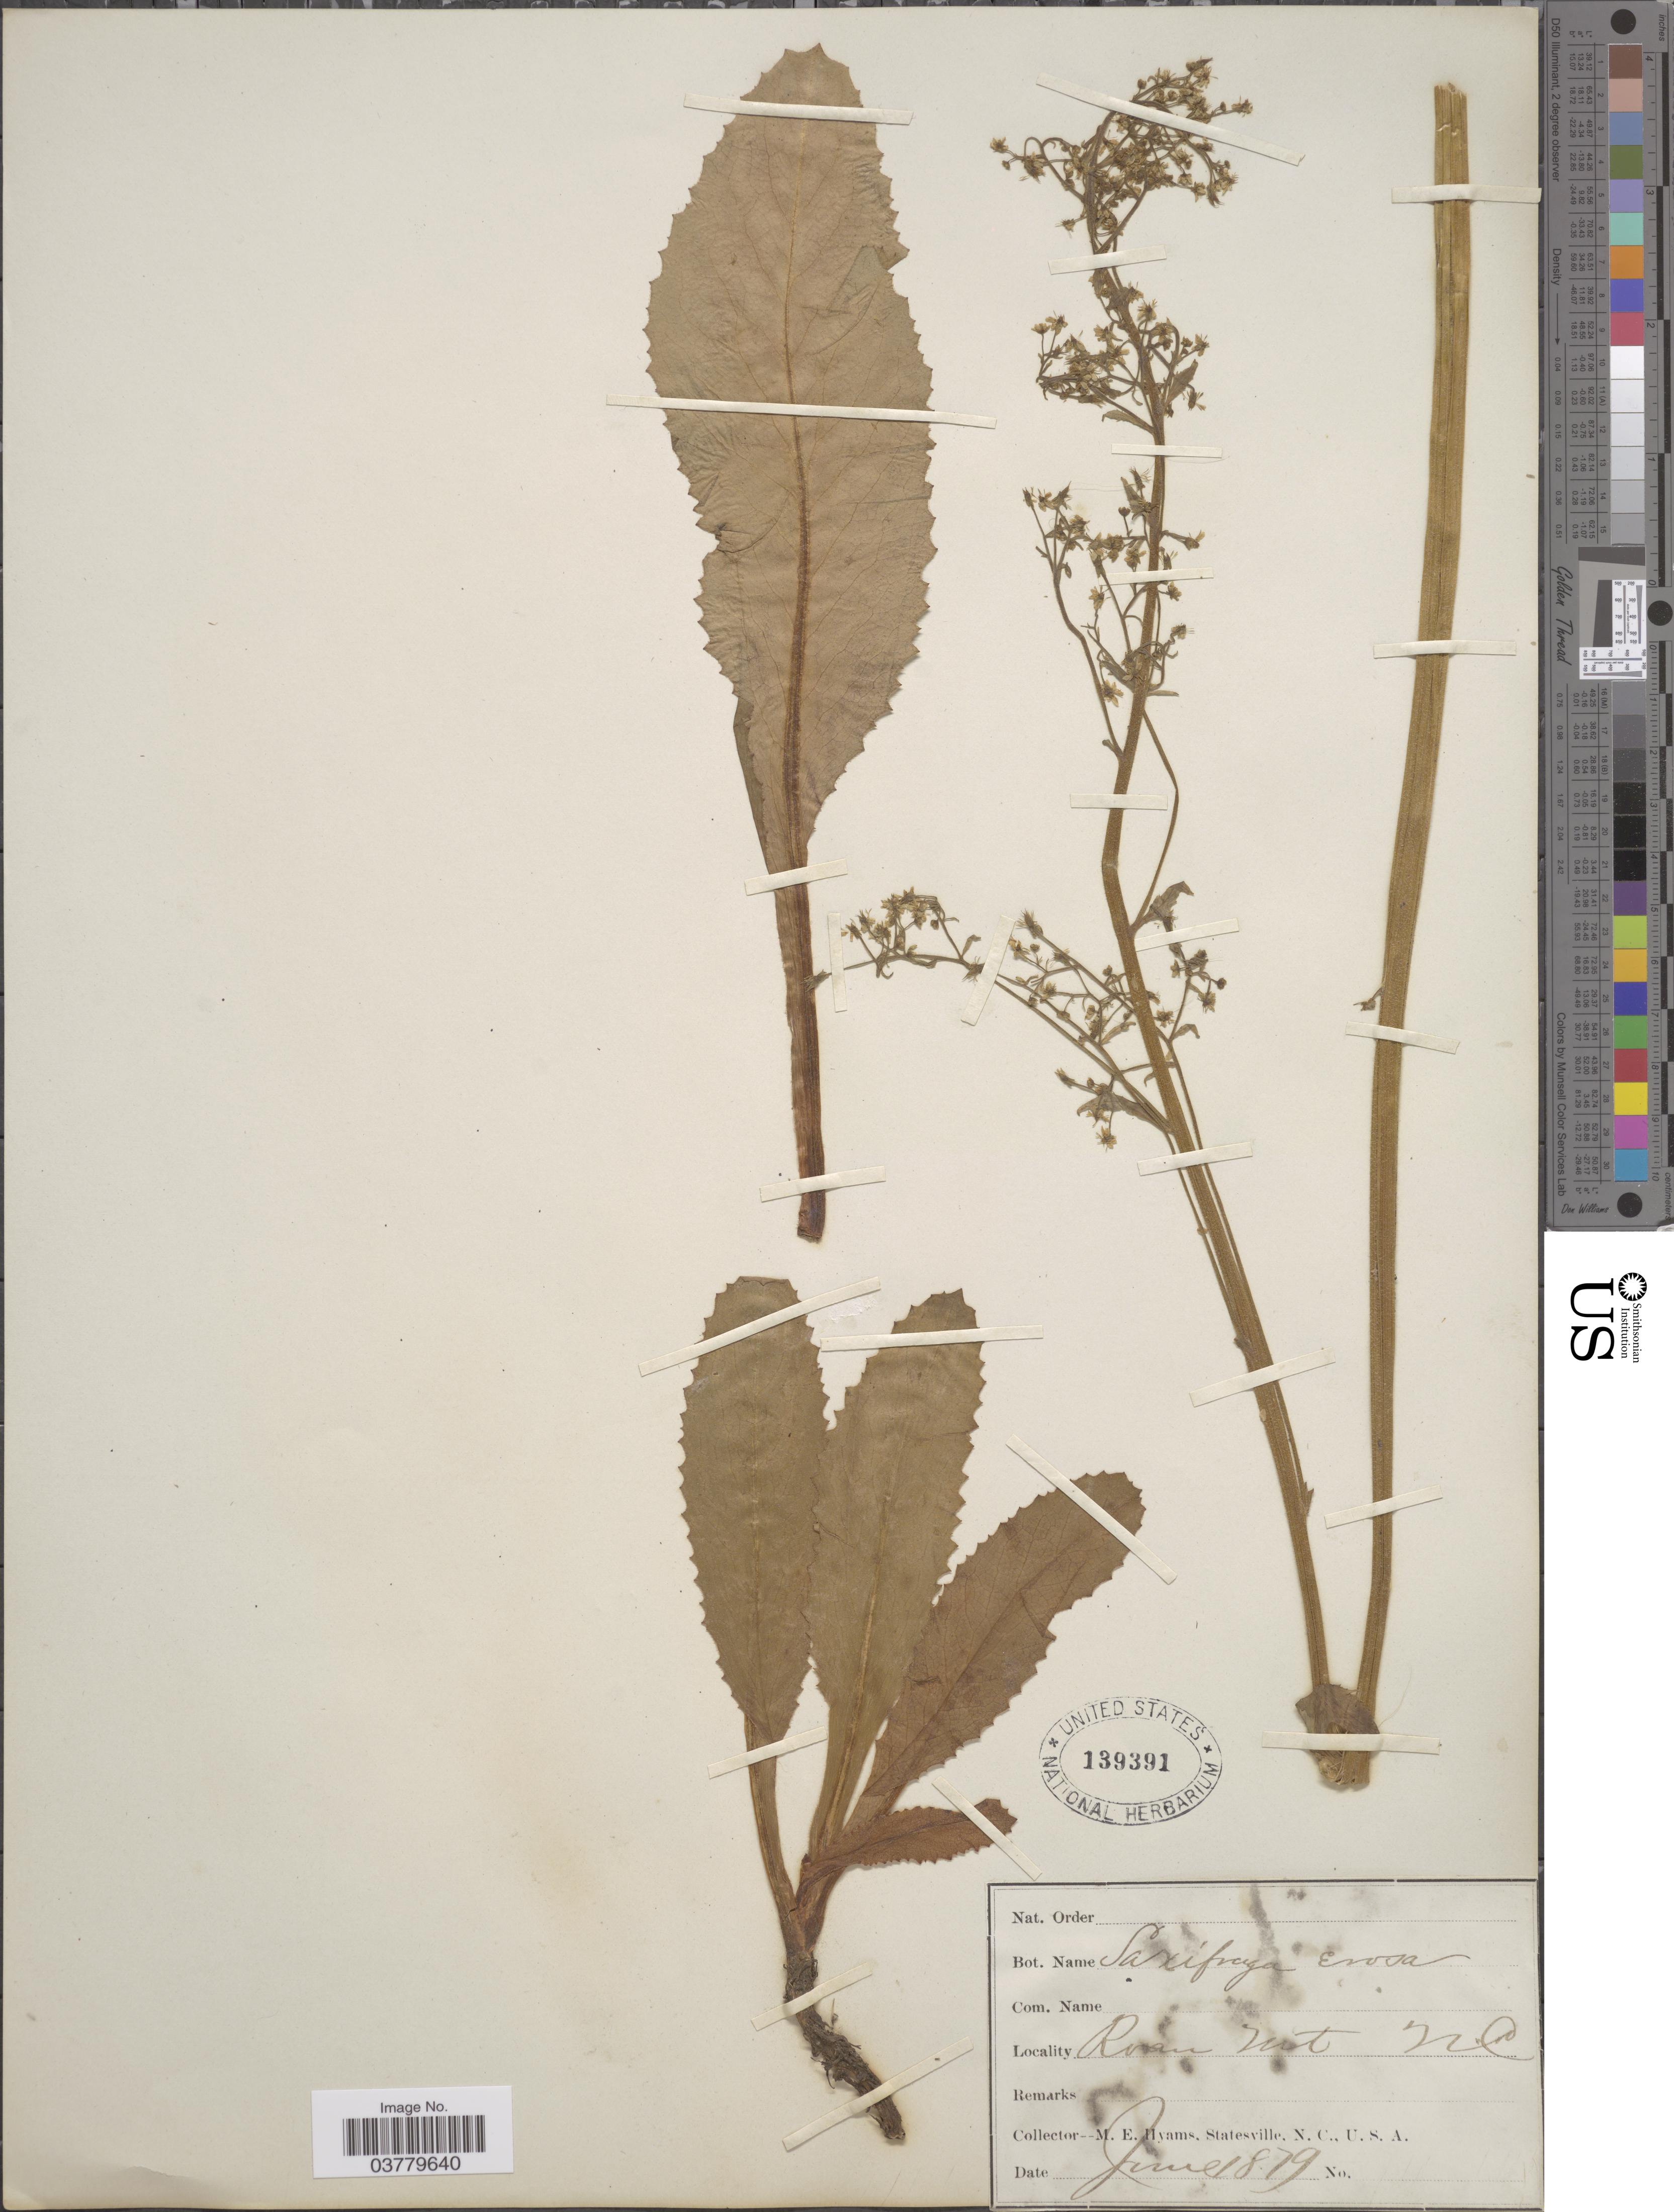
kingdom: Plantae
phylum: Tracheophyta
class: Magnoliopsida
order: Saxifragales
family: Saxifragaceae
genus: Micranthes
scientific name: Micranthes micranthidifolia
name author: (Haw.) Small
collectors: M. E. Hyams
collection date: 1879-06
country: United States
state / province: North Carolina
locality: Roan Mt.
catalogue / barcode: US 139391